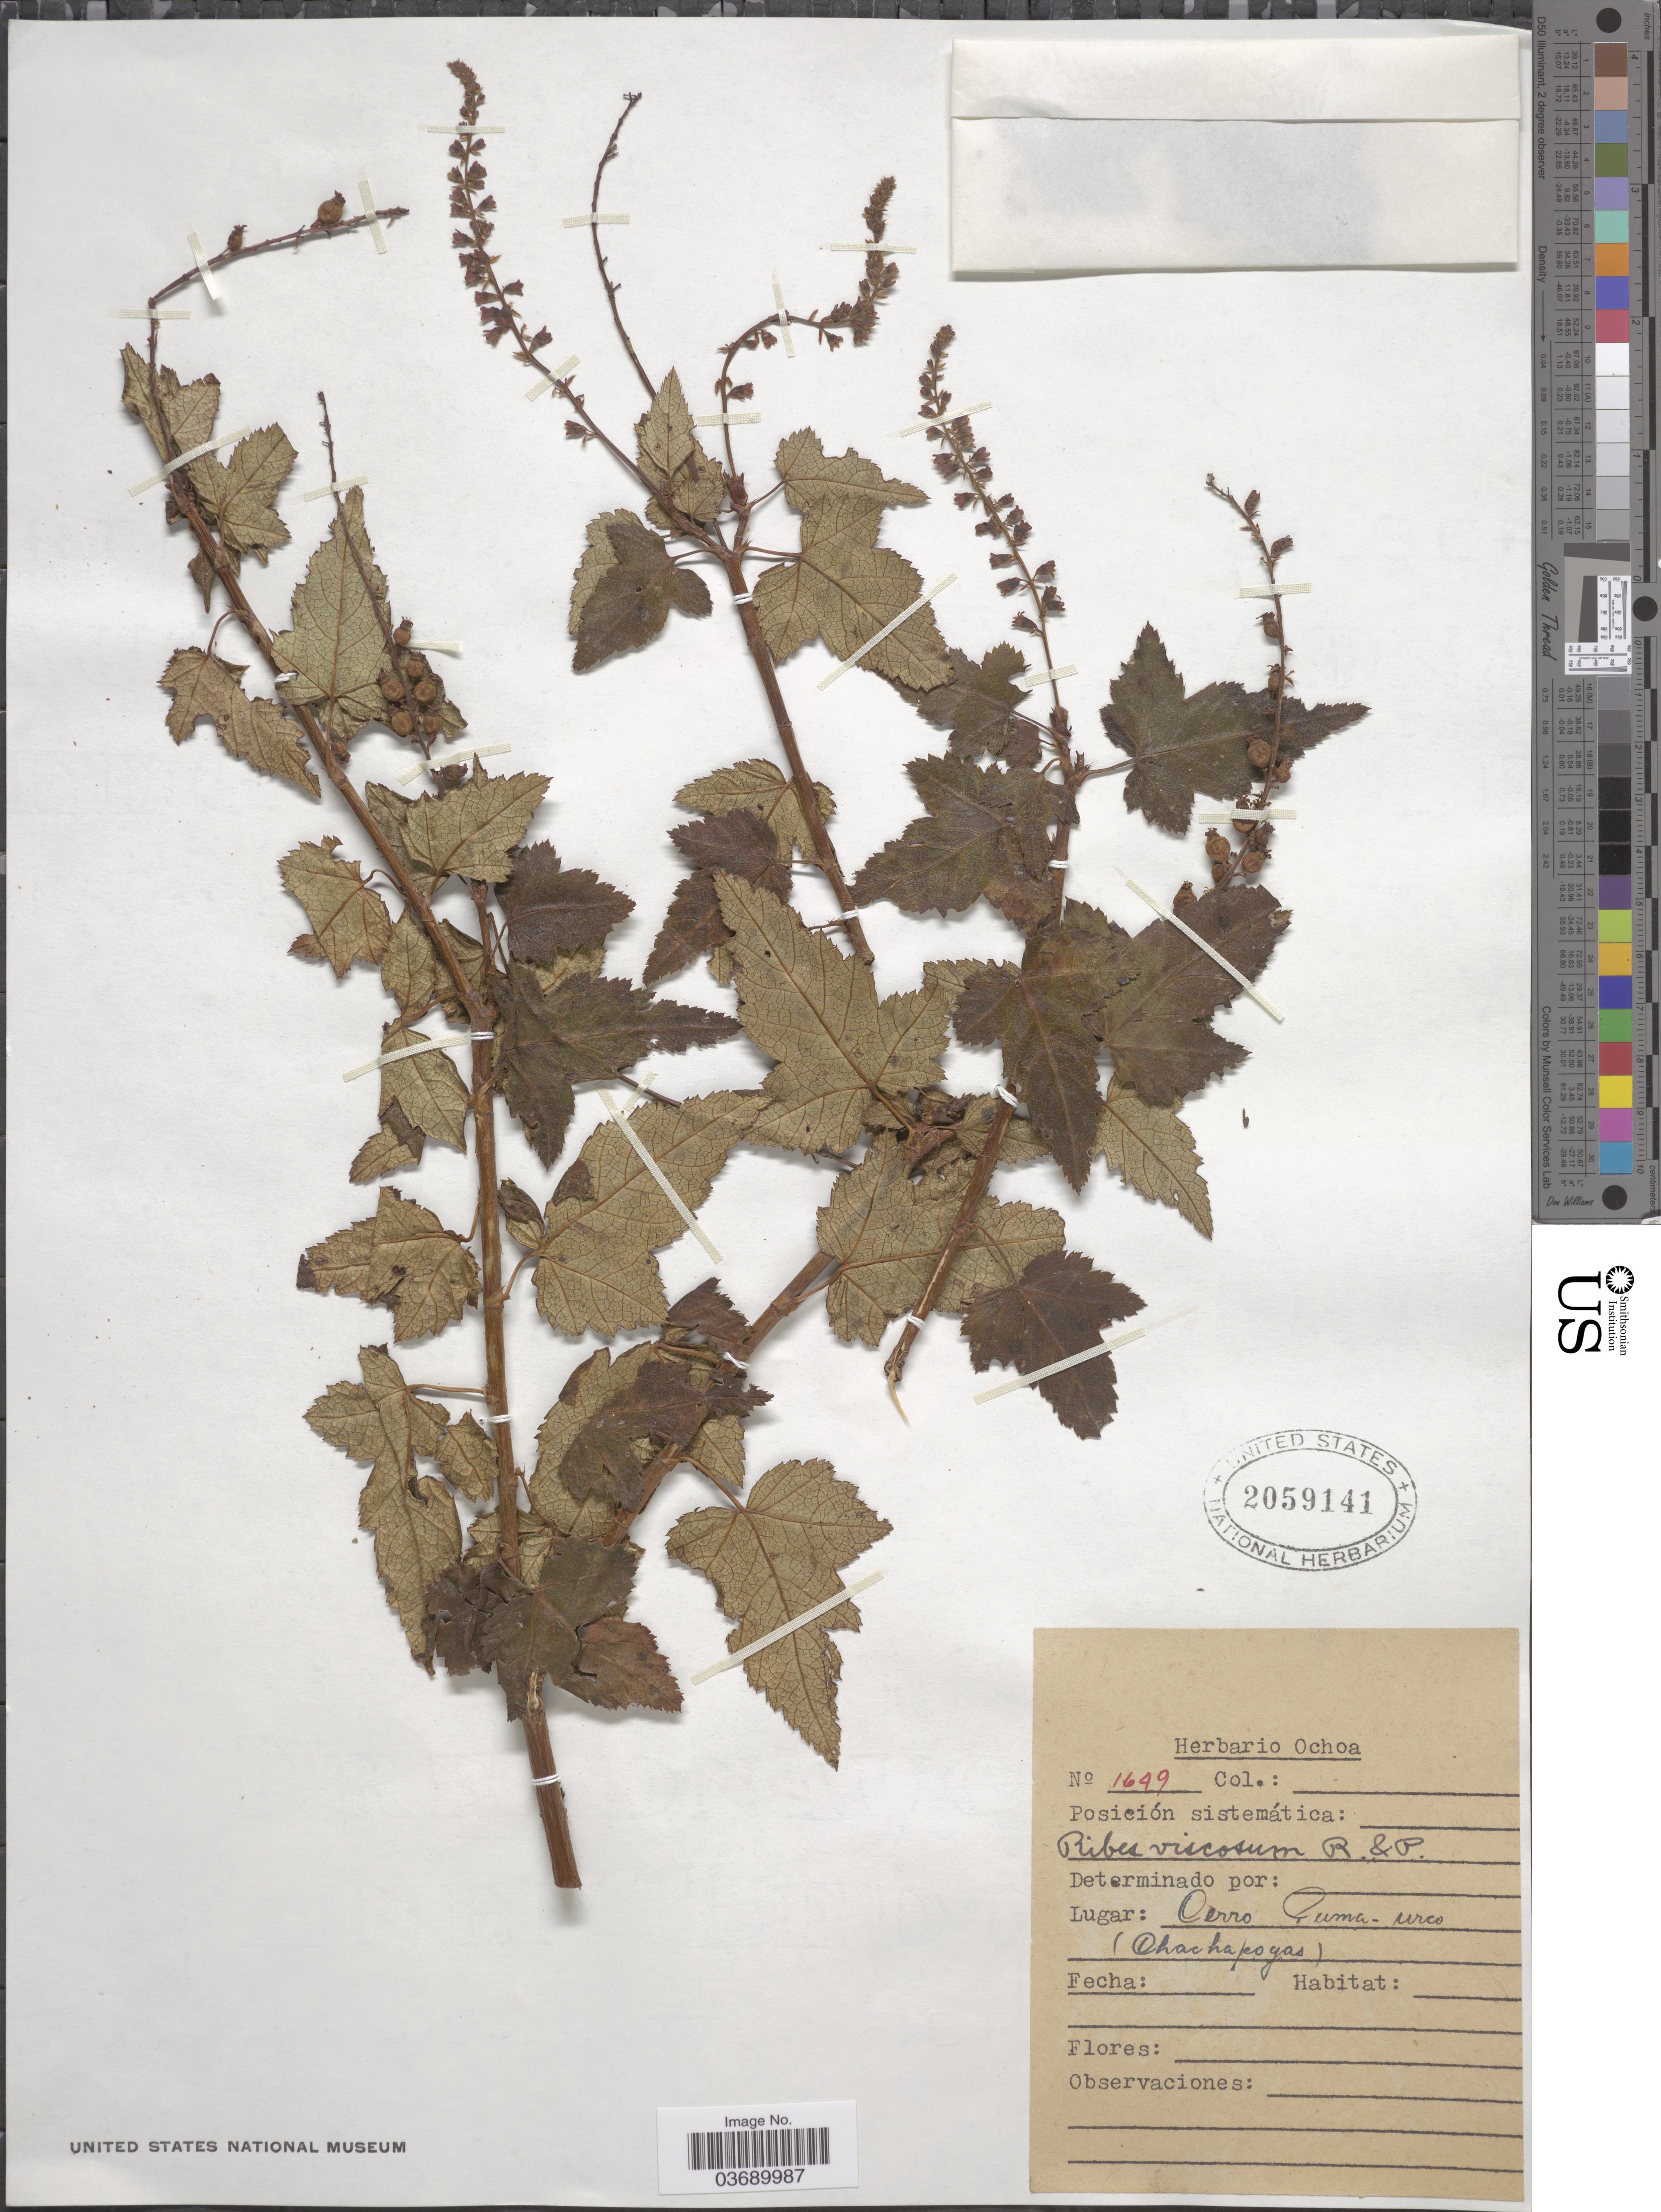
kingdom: Plantae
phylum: Tracheophyta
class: Magnoliopsida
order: Saxifragales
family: Grossulariaceae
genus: Ribes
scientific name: Ribes viscosum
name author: Cels ex Dum. Cours.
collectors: ex herb. Ochoa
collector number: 1649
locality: Cerro Puma - urco (Chachapoyas).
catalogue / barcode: US 2059141